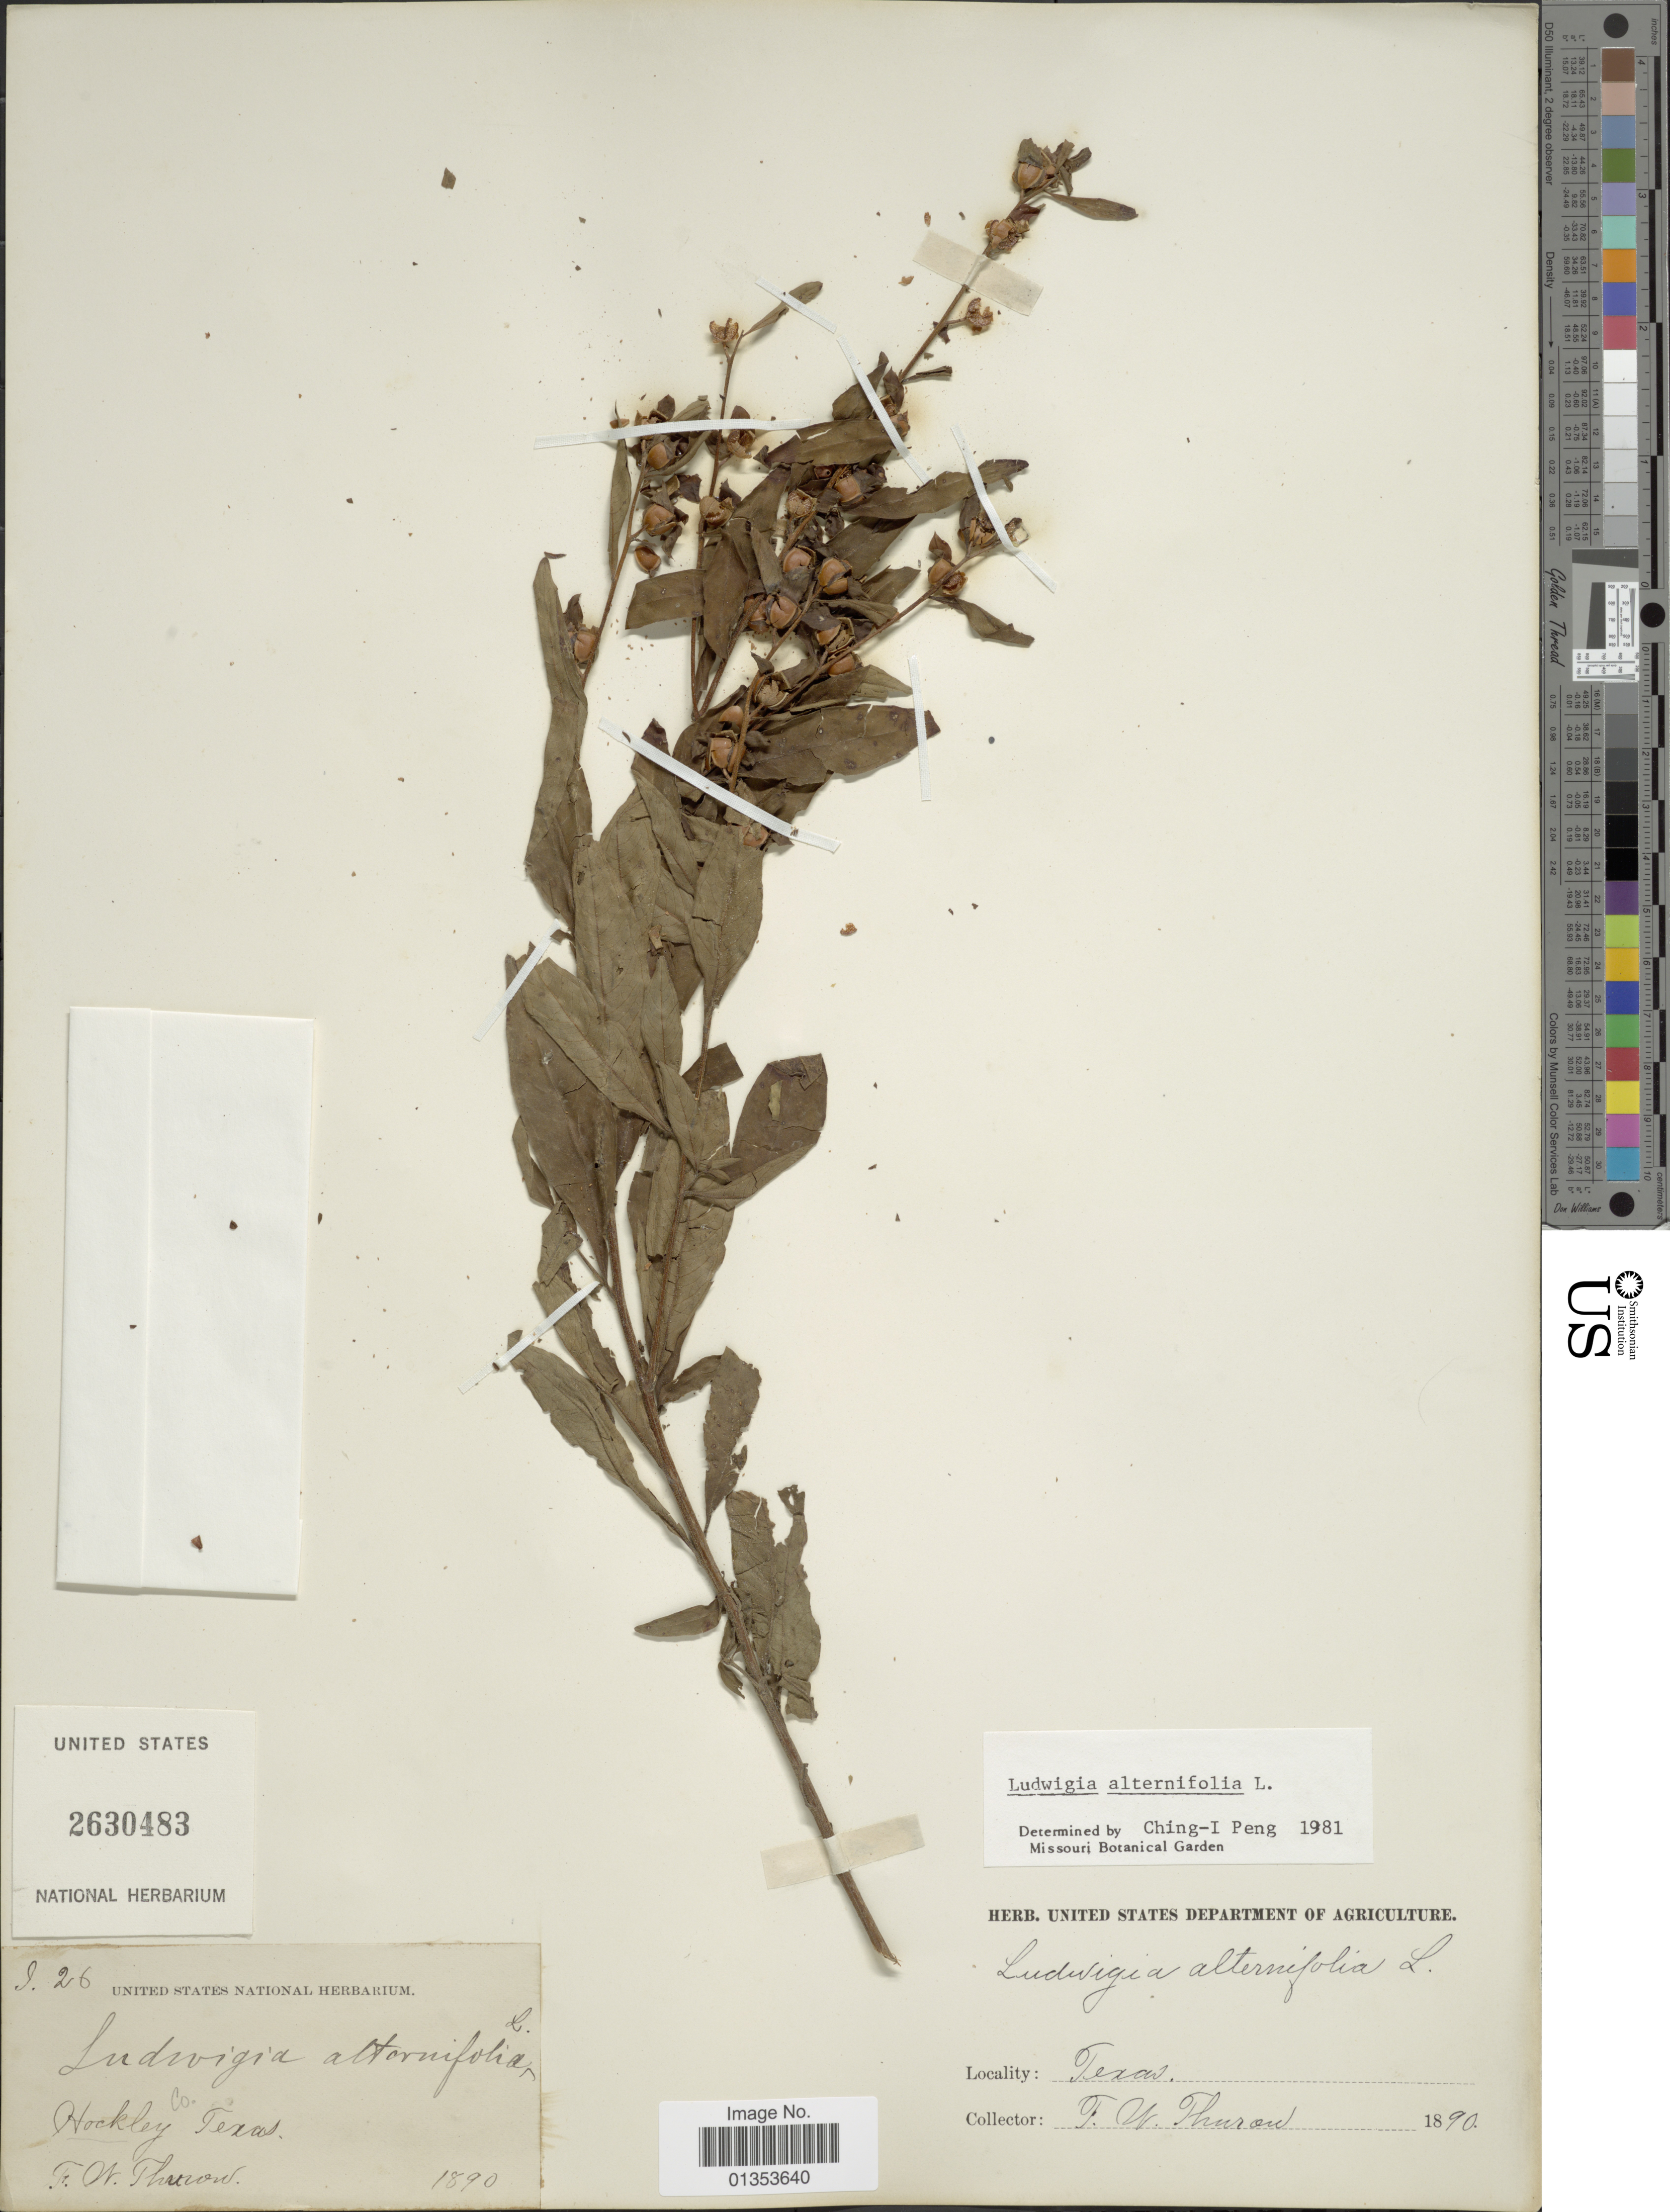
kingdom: Plantae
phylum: Tracheophyta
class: Magnoliopsida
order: Myrtales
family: Onagraceae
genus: Ludwigia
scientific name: Ludwigia alternifolia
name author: L.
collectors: F. W. Thurow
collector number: J26*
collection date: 1890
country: United States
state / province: Texas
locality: Hockley Co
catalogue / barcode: US 2630483